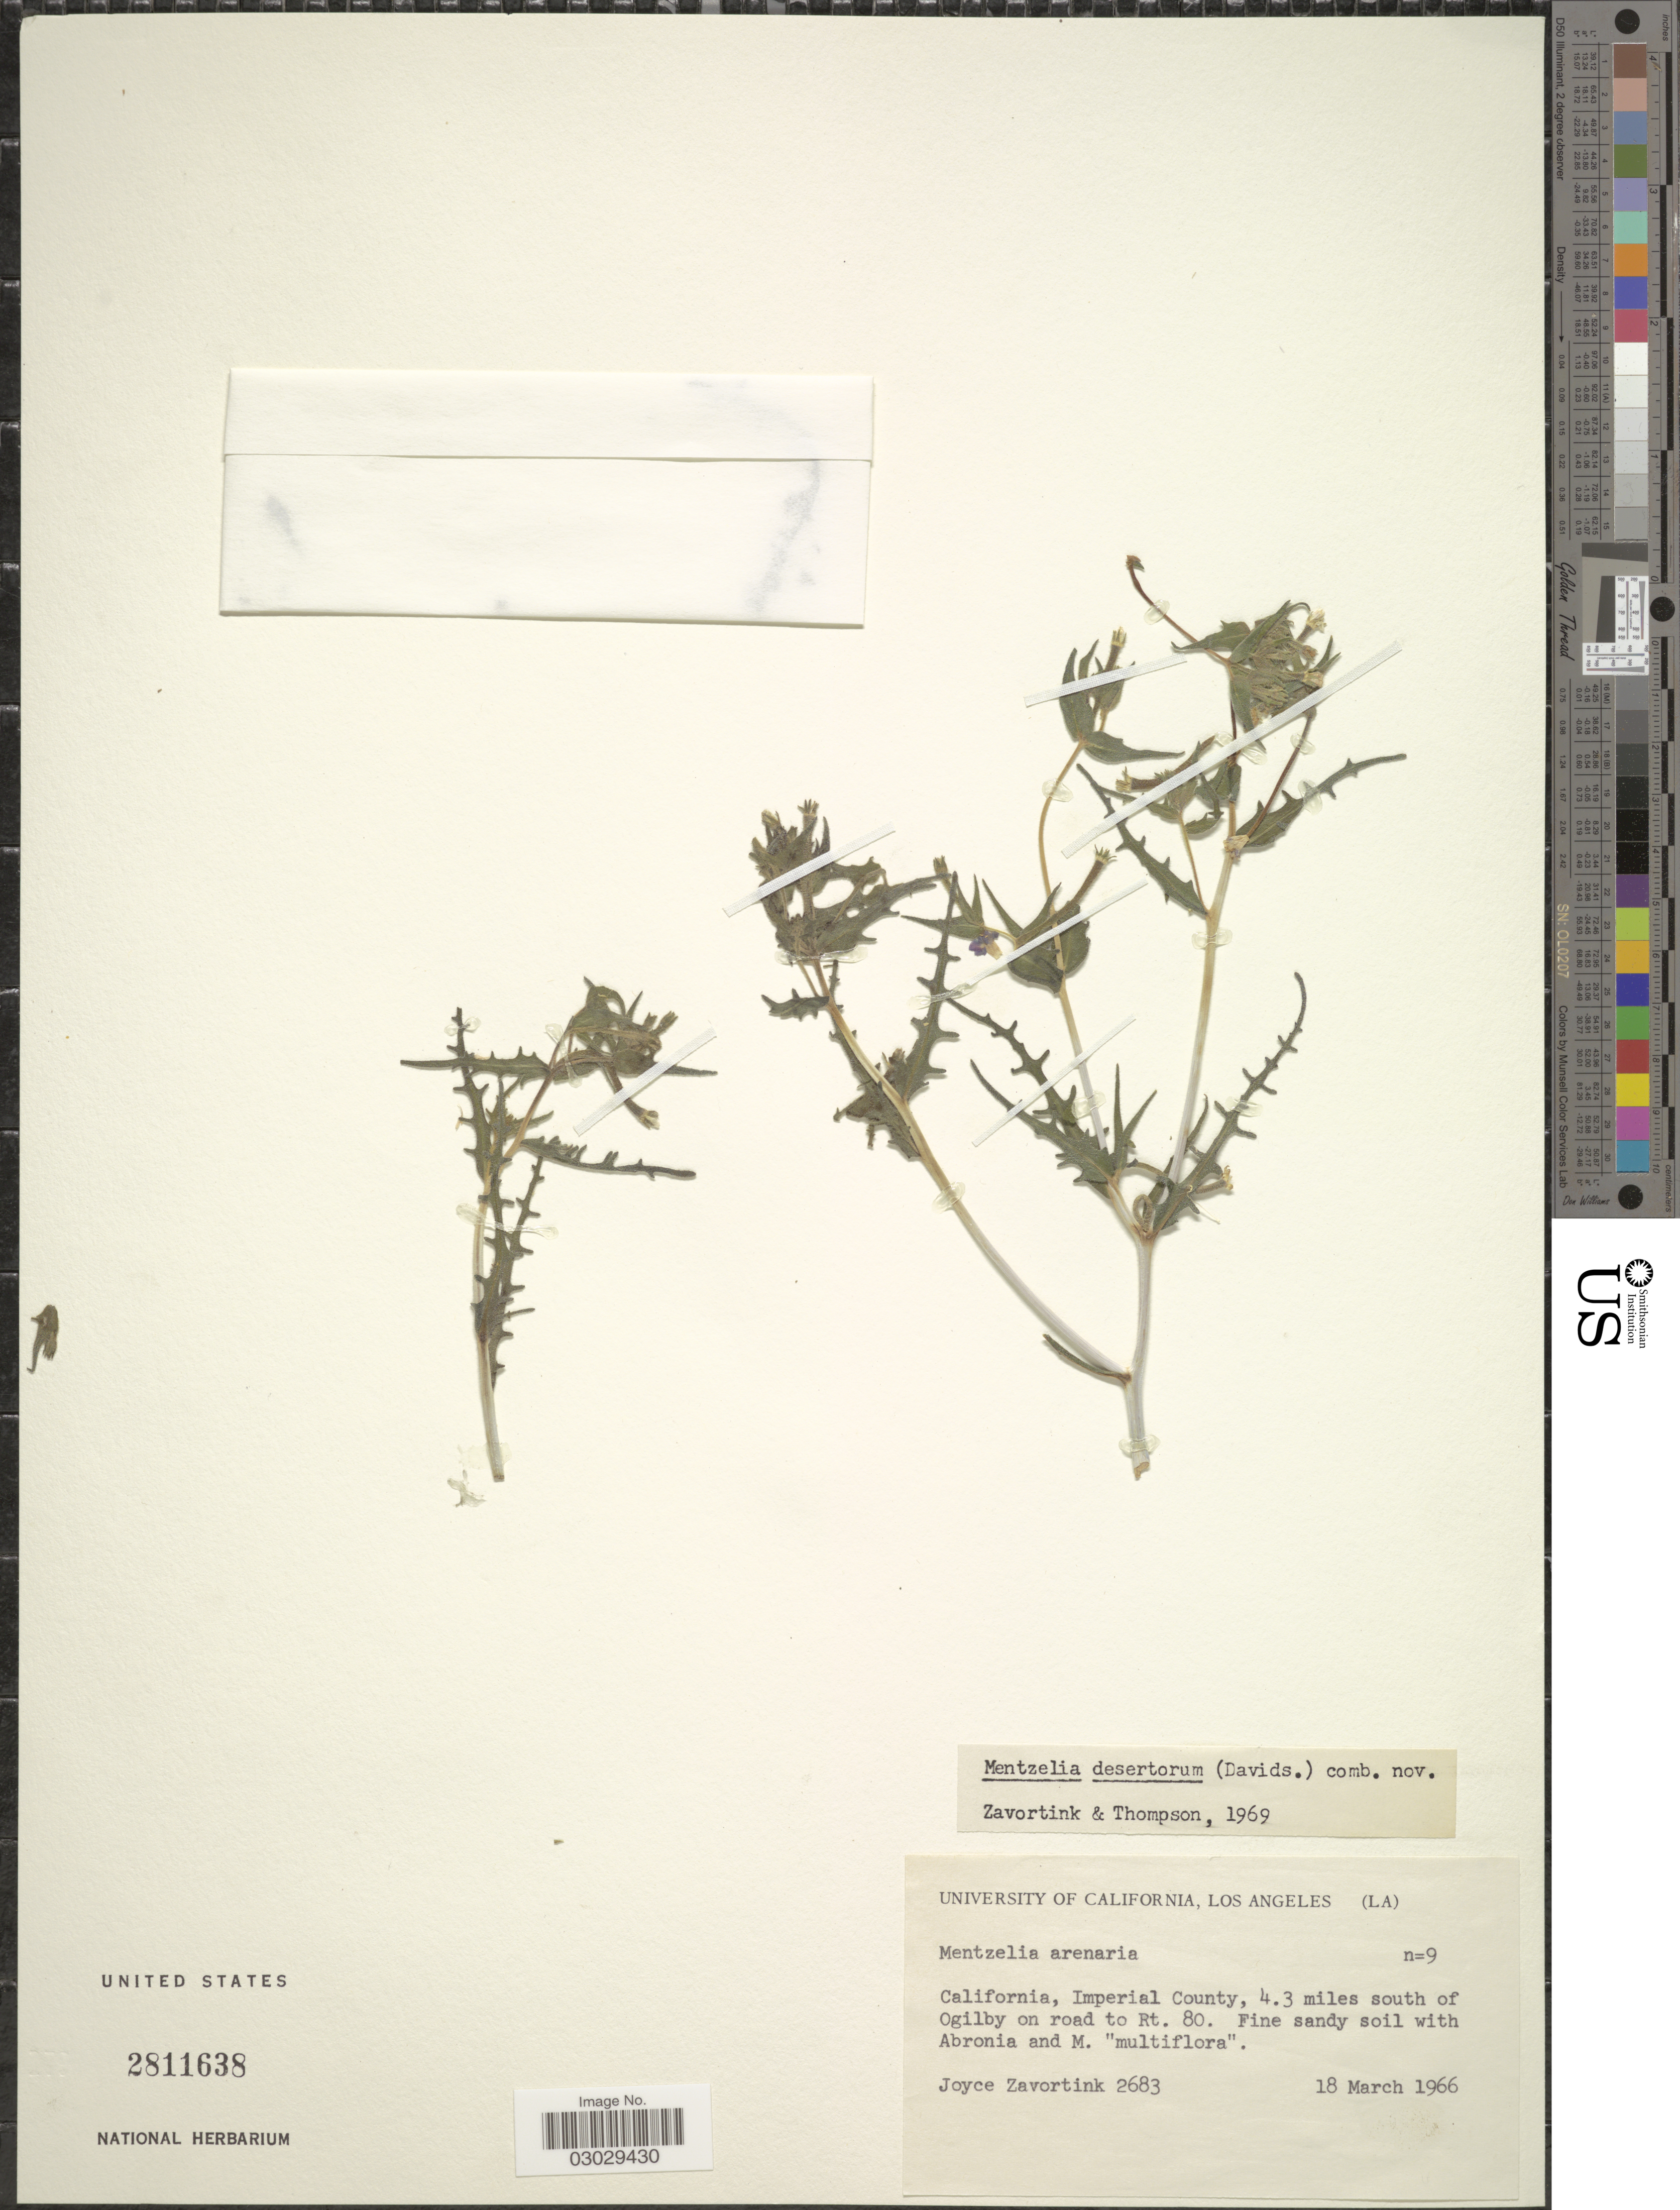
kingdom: Plantae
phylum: Tracheophyta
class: Magnoliopsida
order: Cornales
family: Loasaceae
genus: Mentzelia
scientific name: Mentzelia desertorum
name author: (Davidson) H.J. Thomps. & J.F. Macbr.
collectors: J. Zavortink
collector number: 2683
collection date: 1966-03-18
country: United States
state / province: California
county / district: Imperial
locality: Imperial County, 4.3 miles south of Ogilby on road to Rt. 80.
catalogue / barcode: US 2811638